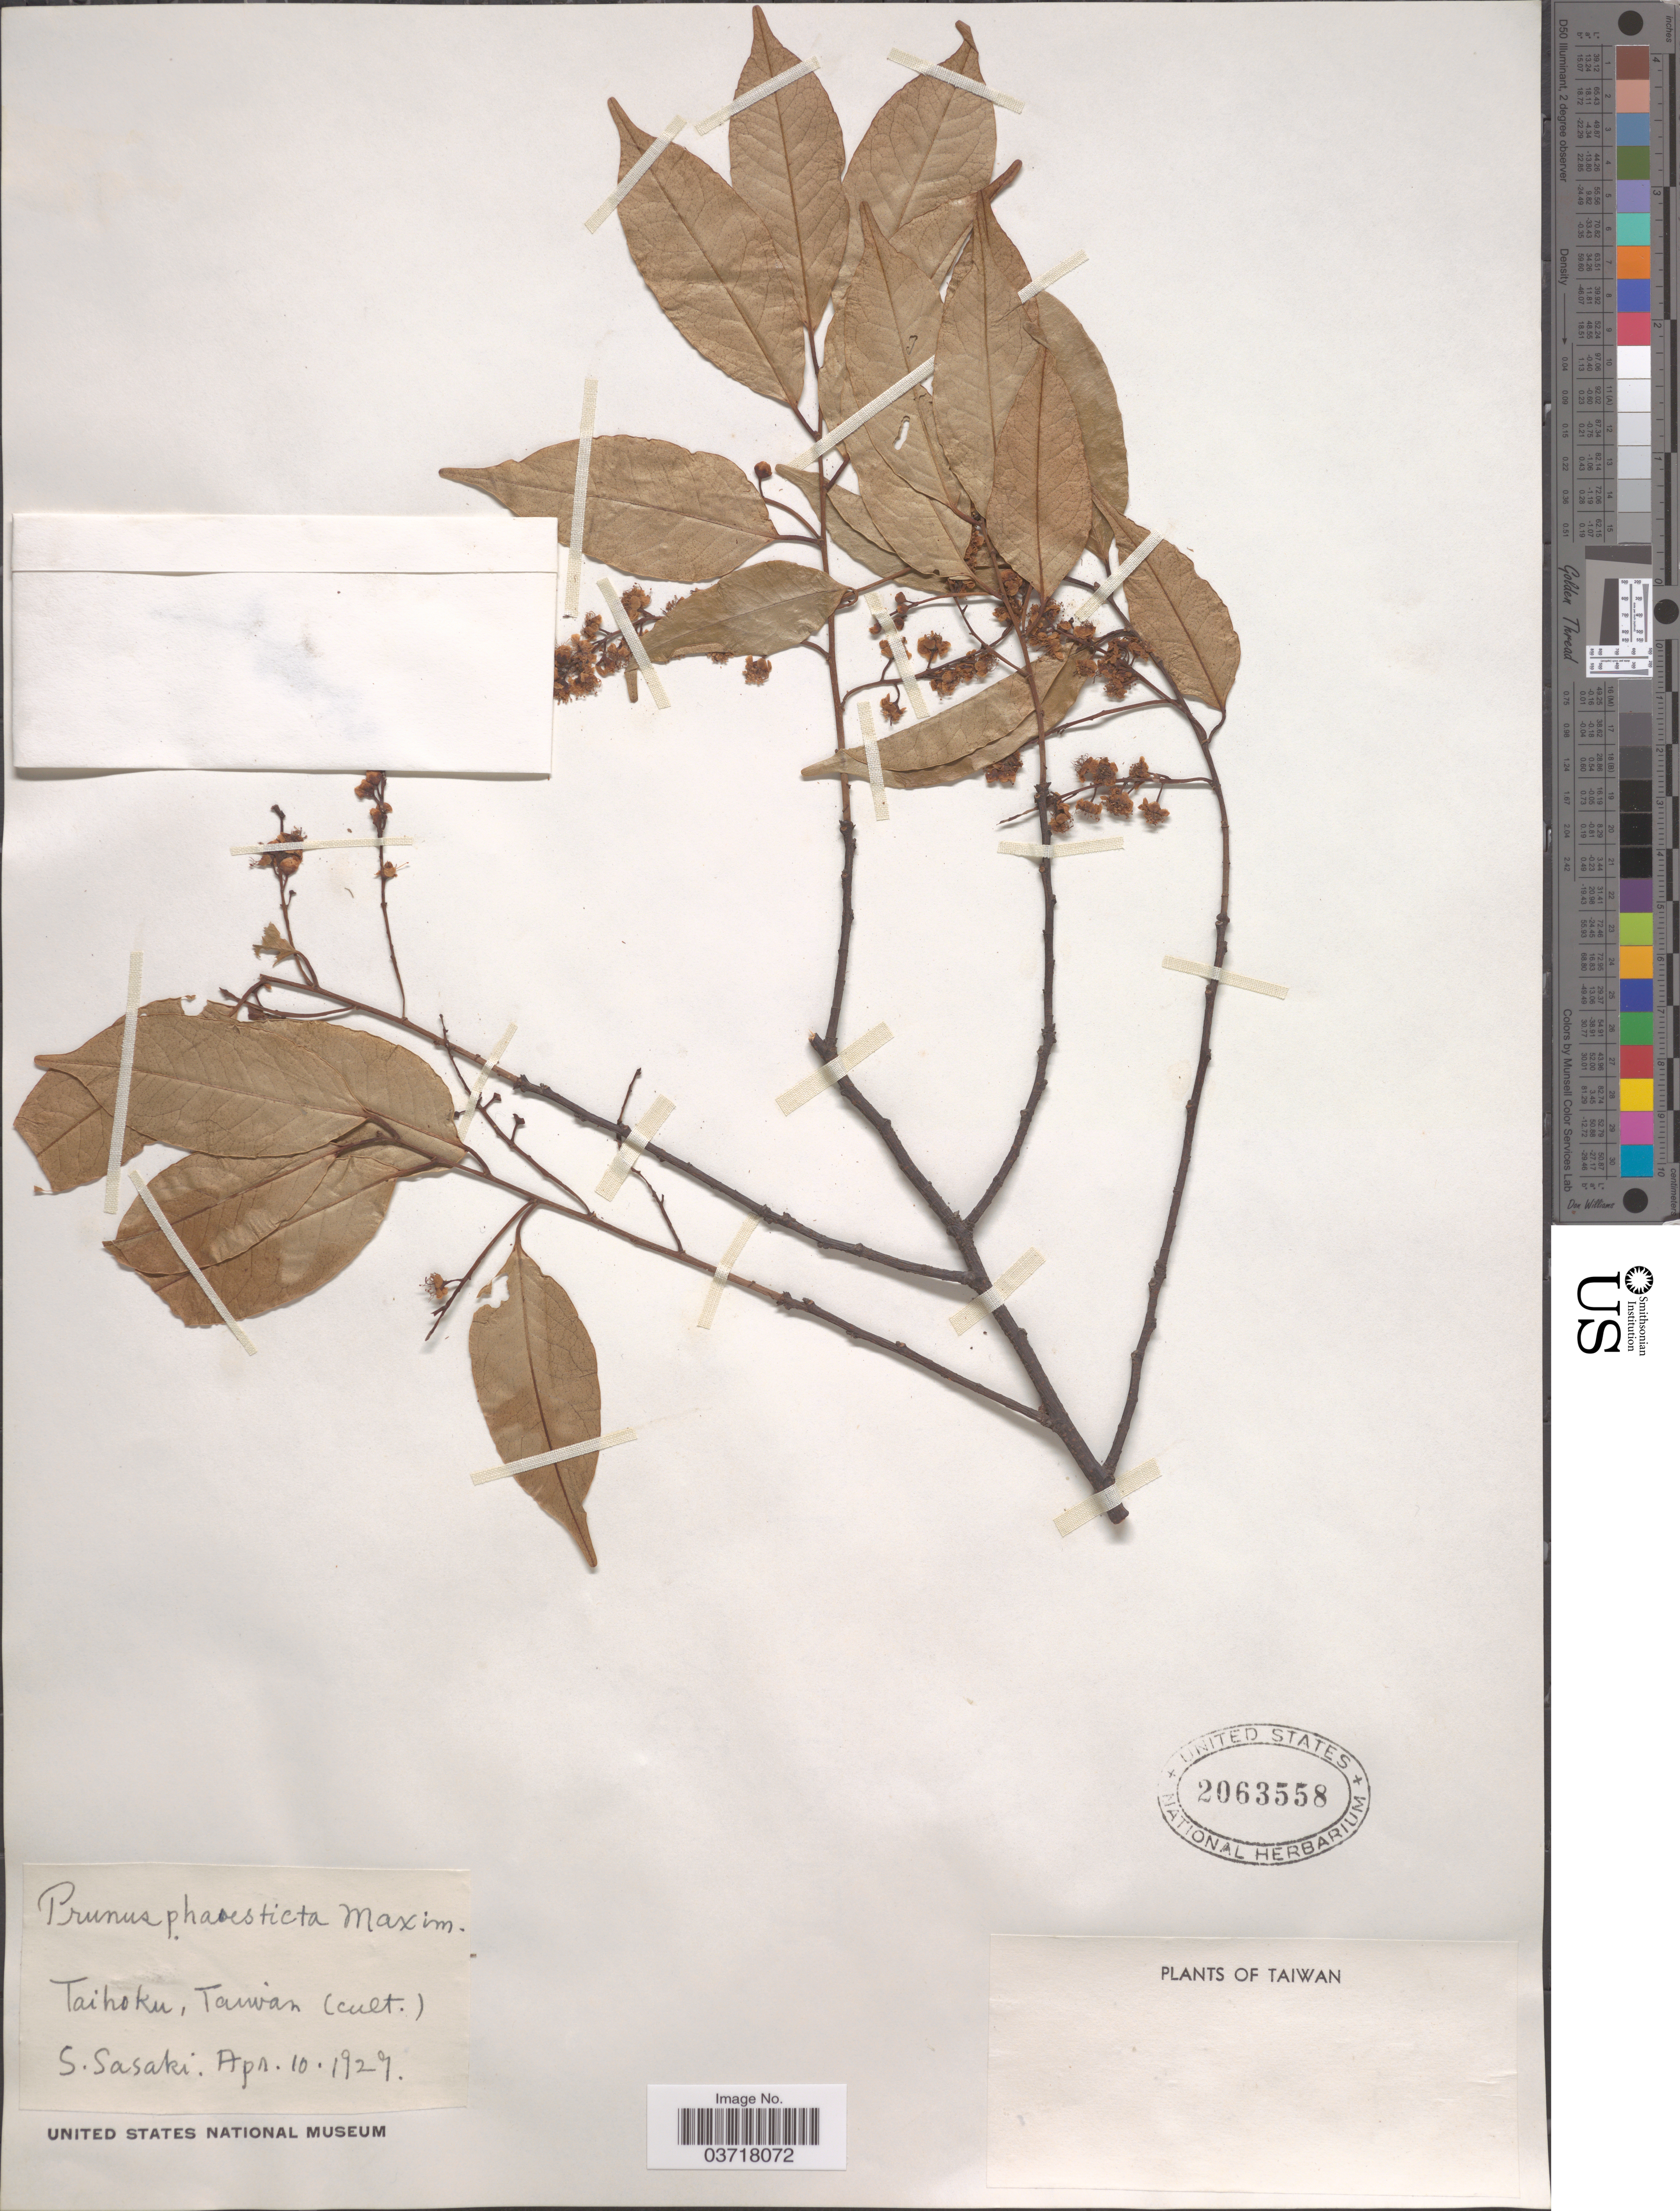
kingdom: Plantae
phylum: Tracheophyta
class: Magnoliopsida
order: Rosales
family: Rosaceae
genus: Prunus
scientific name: Prunus phaeosticta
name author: (Hance) Maxim.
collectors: S. Sasaki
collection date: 1929-04-10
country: Taiwan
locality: Taihoku.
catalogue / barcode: US 2063558